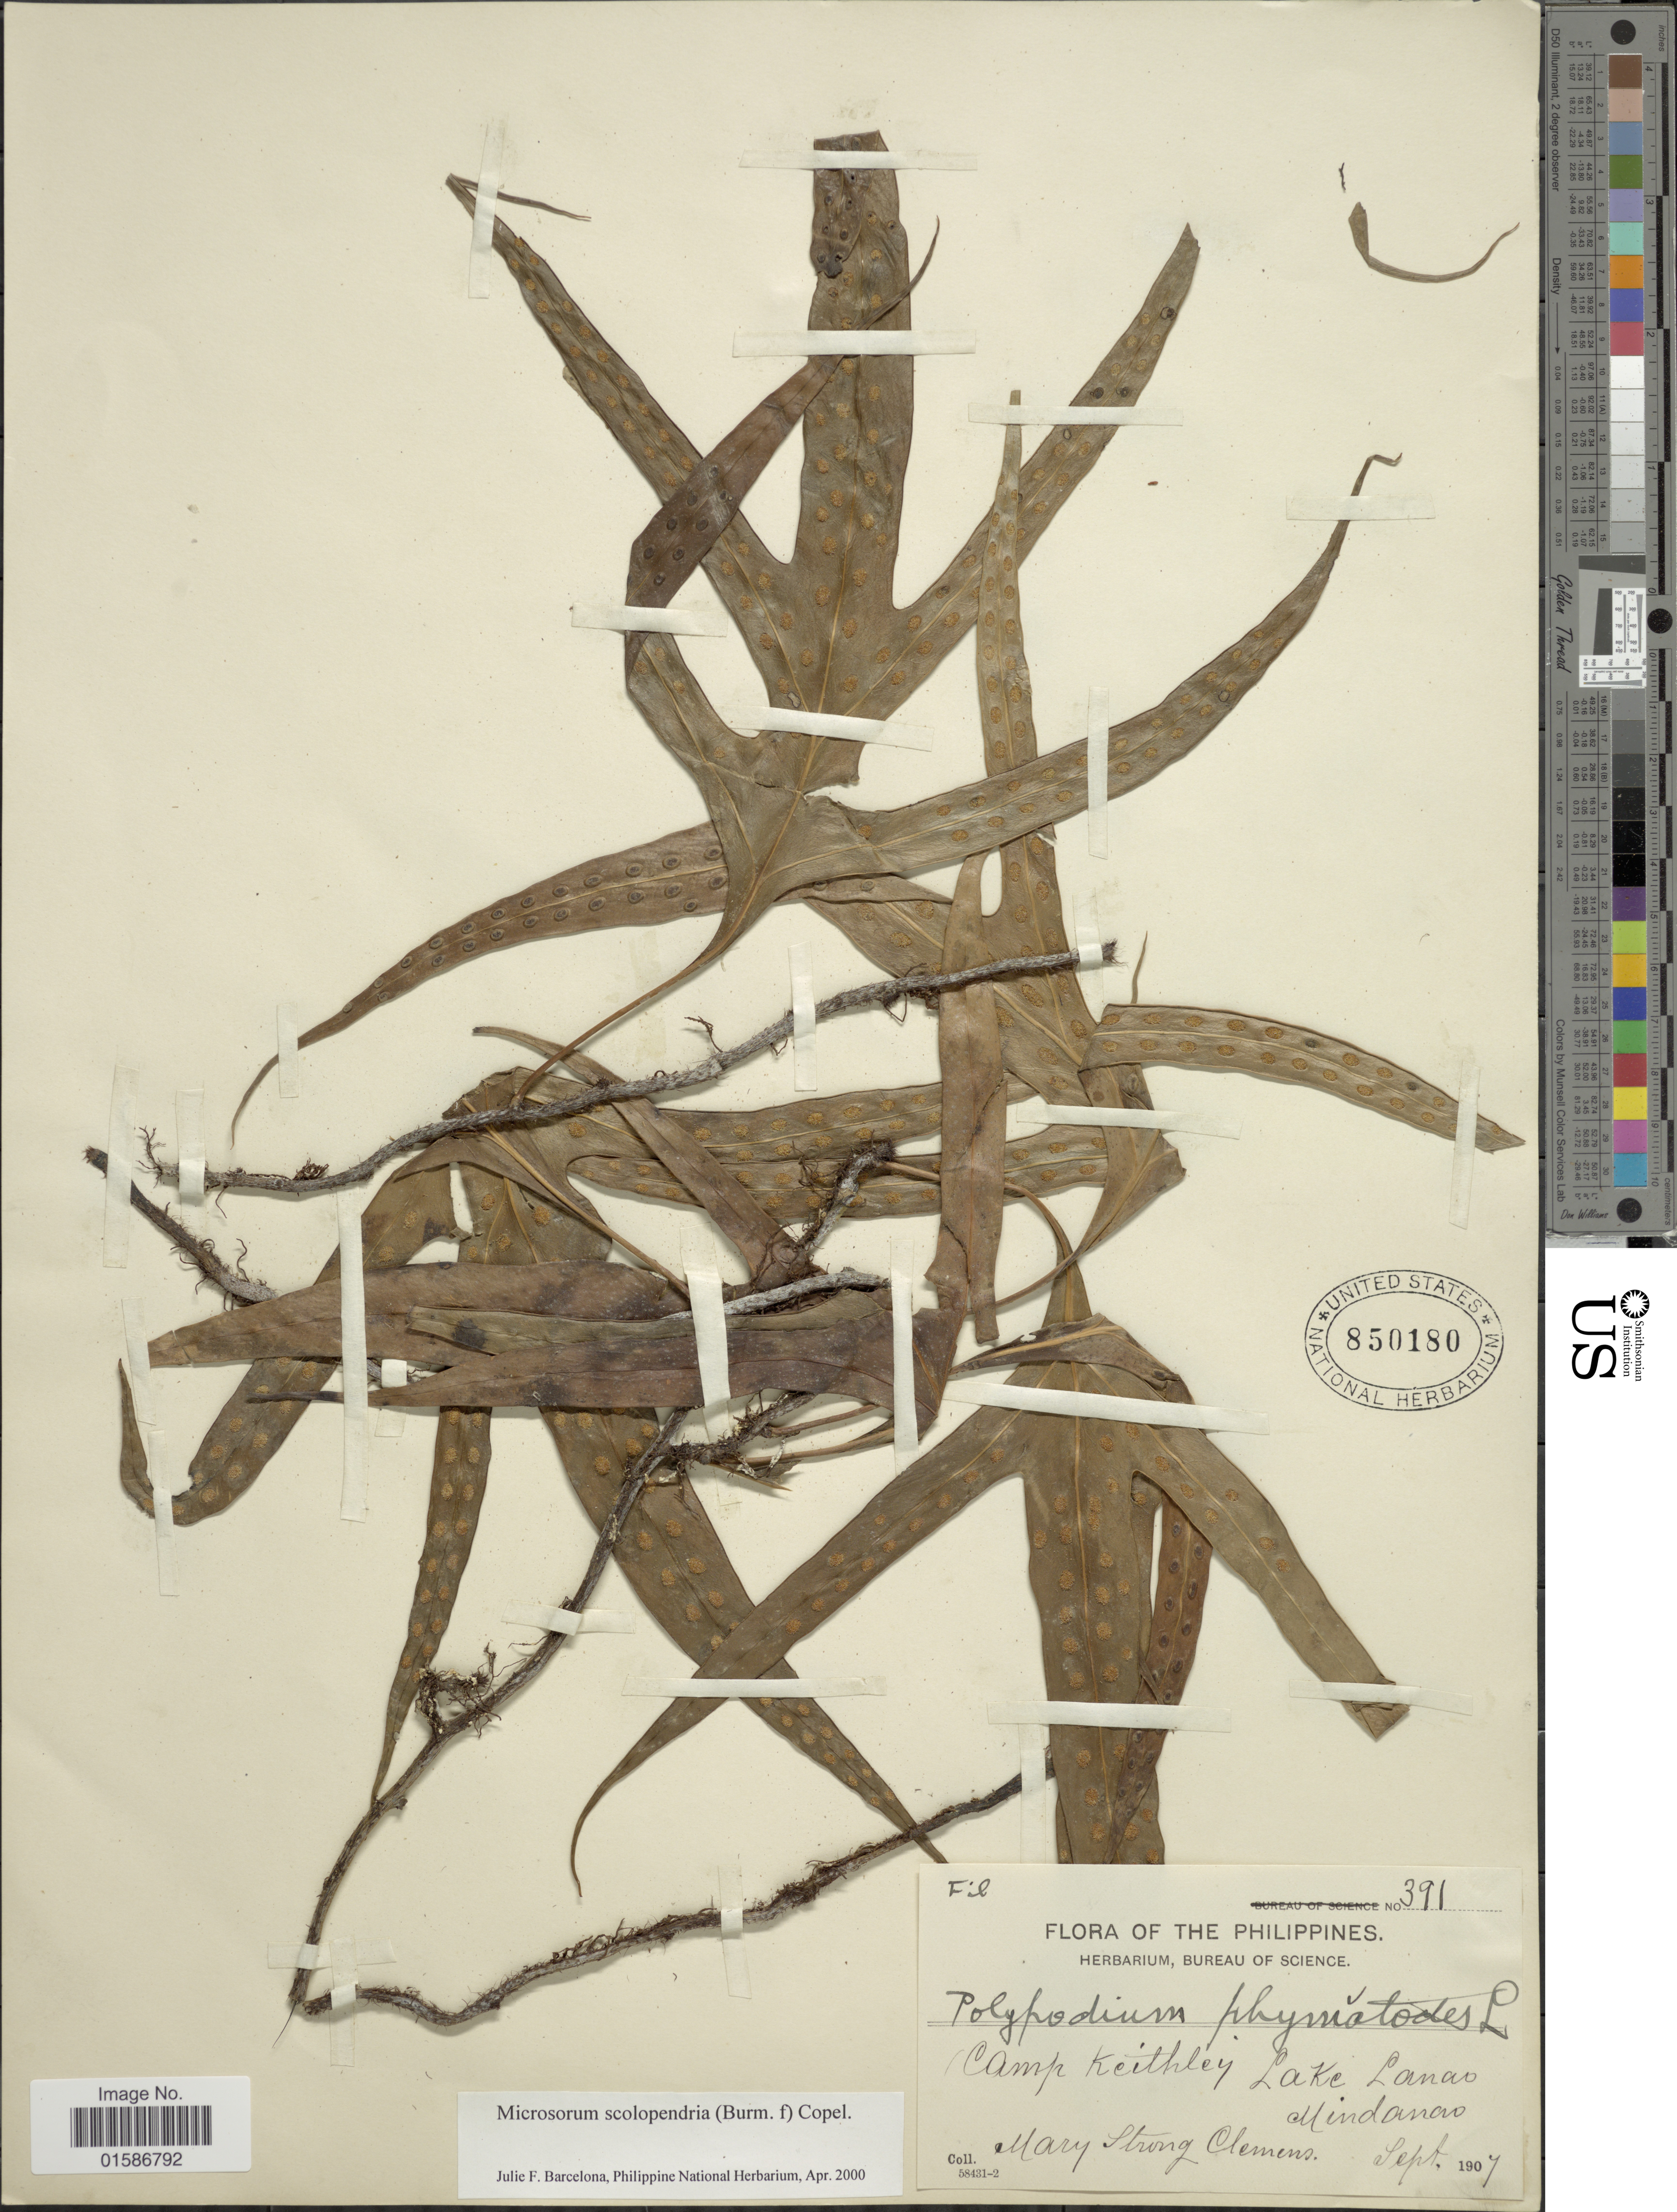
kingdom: Plantae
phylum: Tracheophyta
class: Polypodiopsida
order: Polypodiales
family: Polypodiaceae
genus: Microsorum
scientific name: Microsorum scolopendria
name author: (Burm. f.) Copel.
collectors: M. S. Clemens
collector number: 391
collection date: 1907-09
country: Philippines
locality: Camp Keithley, Lake Lanao, Mindanao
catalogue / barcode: US 850180